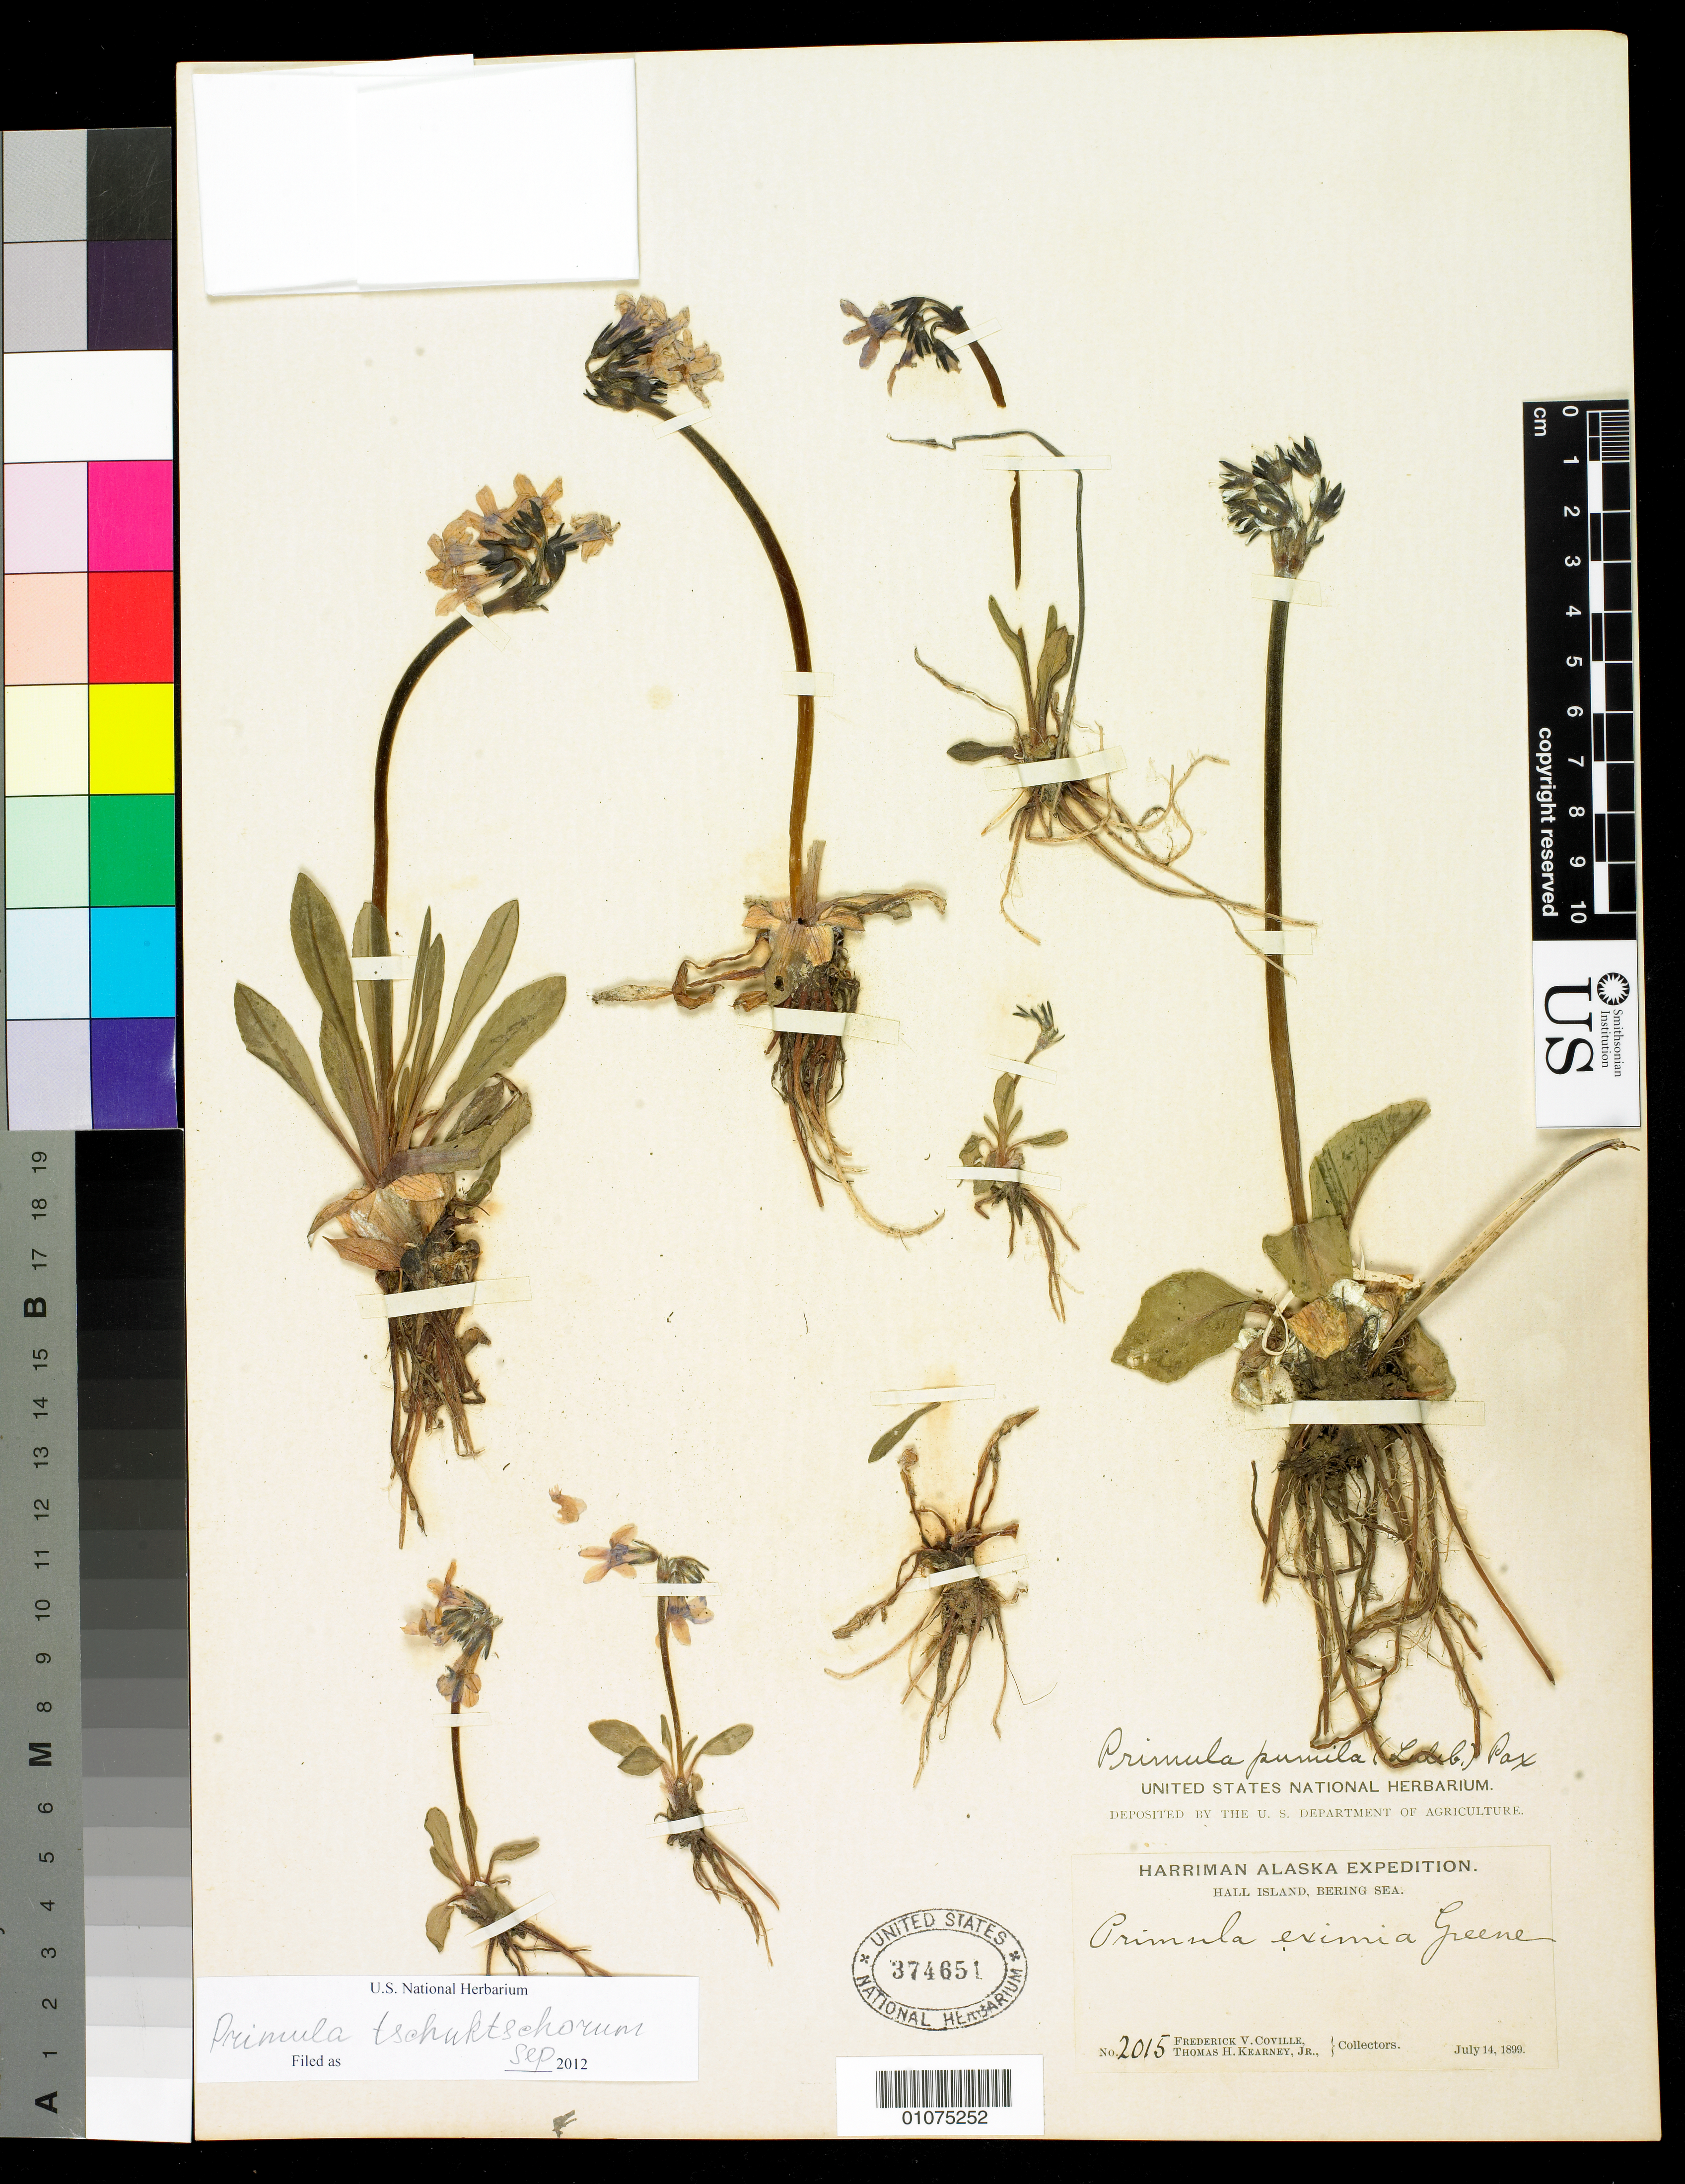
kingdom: Plantae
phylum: Tracheophyta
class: Magnoliopsida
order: Ericales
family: Primulaceae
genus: Primula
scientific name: Primula tschuktschorum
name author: Kjellm.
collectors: F. V. Coville & T. H. Kearney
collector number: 2015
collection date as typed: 14 Jul 1899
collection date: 1899-07-14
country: United States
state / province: Alaska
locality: Hall Island, Bering Sea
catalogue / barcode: US 374651